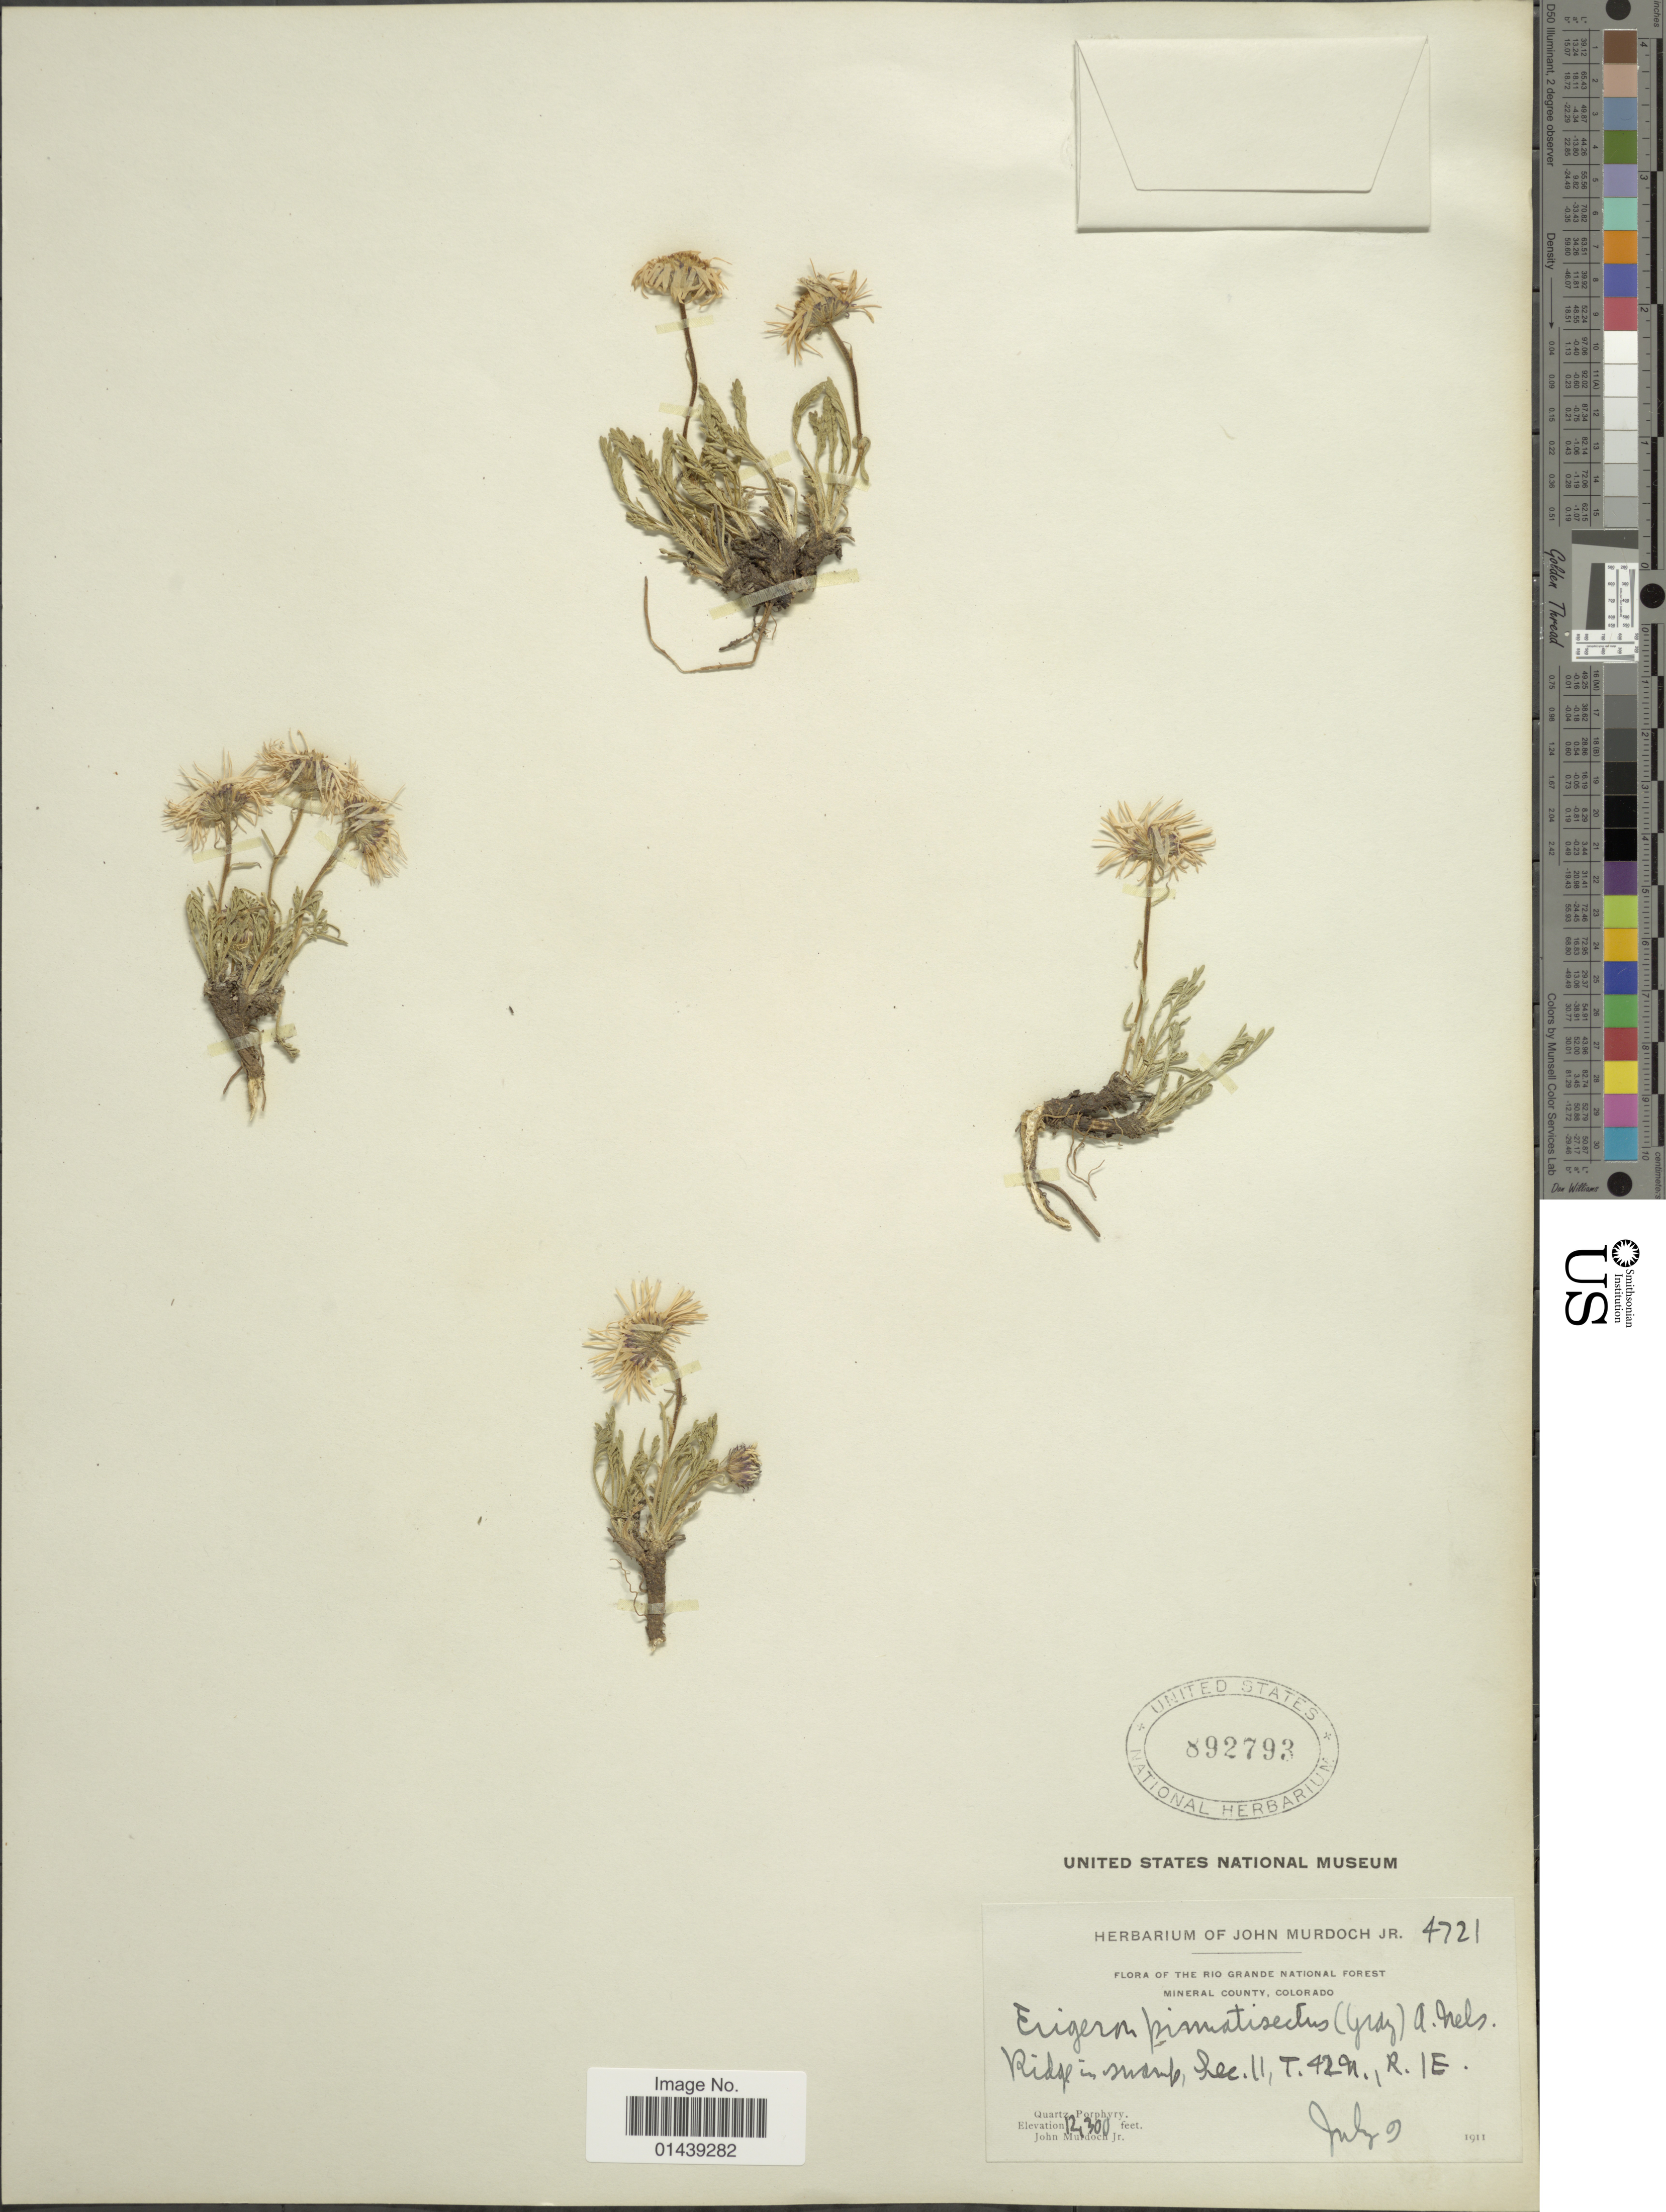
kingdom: Plantae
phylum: Tracheophyta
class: Magnoliopsida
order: Asterales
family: Asteraceae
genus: Erigeron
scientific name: Erigeron pinnatisectus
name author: (A. Gray) A. Nelson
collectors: J. Murdoch Jr.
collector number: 4721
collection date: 1911-07-09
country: United States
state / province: Colorado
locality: Rio Grande National Forest Mineral County. Ridge in swamp, Sec. 11, T. 42N., R. 1E. Quartz Porphyry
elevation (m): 3749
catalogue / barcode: US 892793